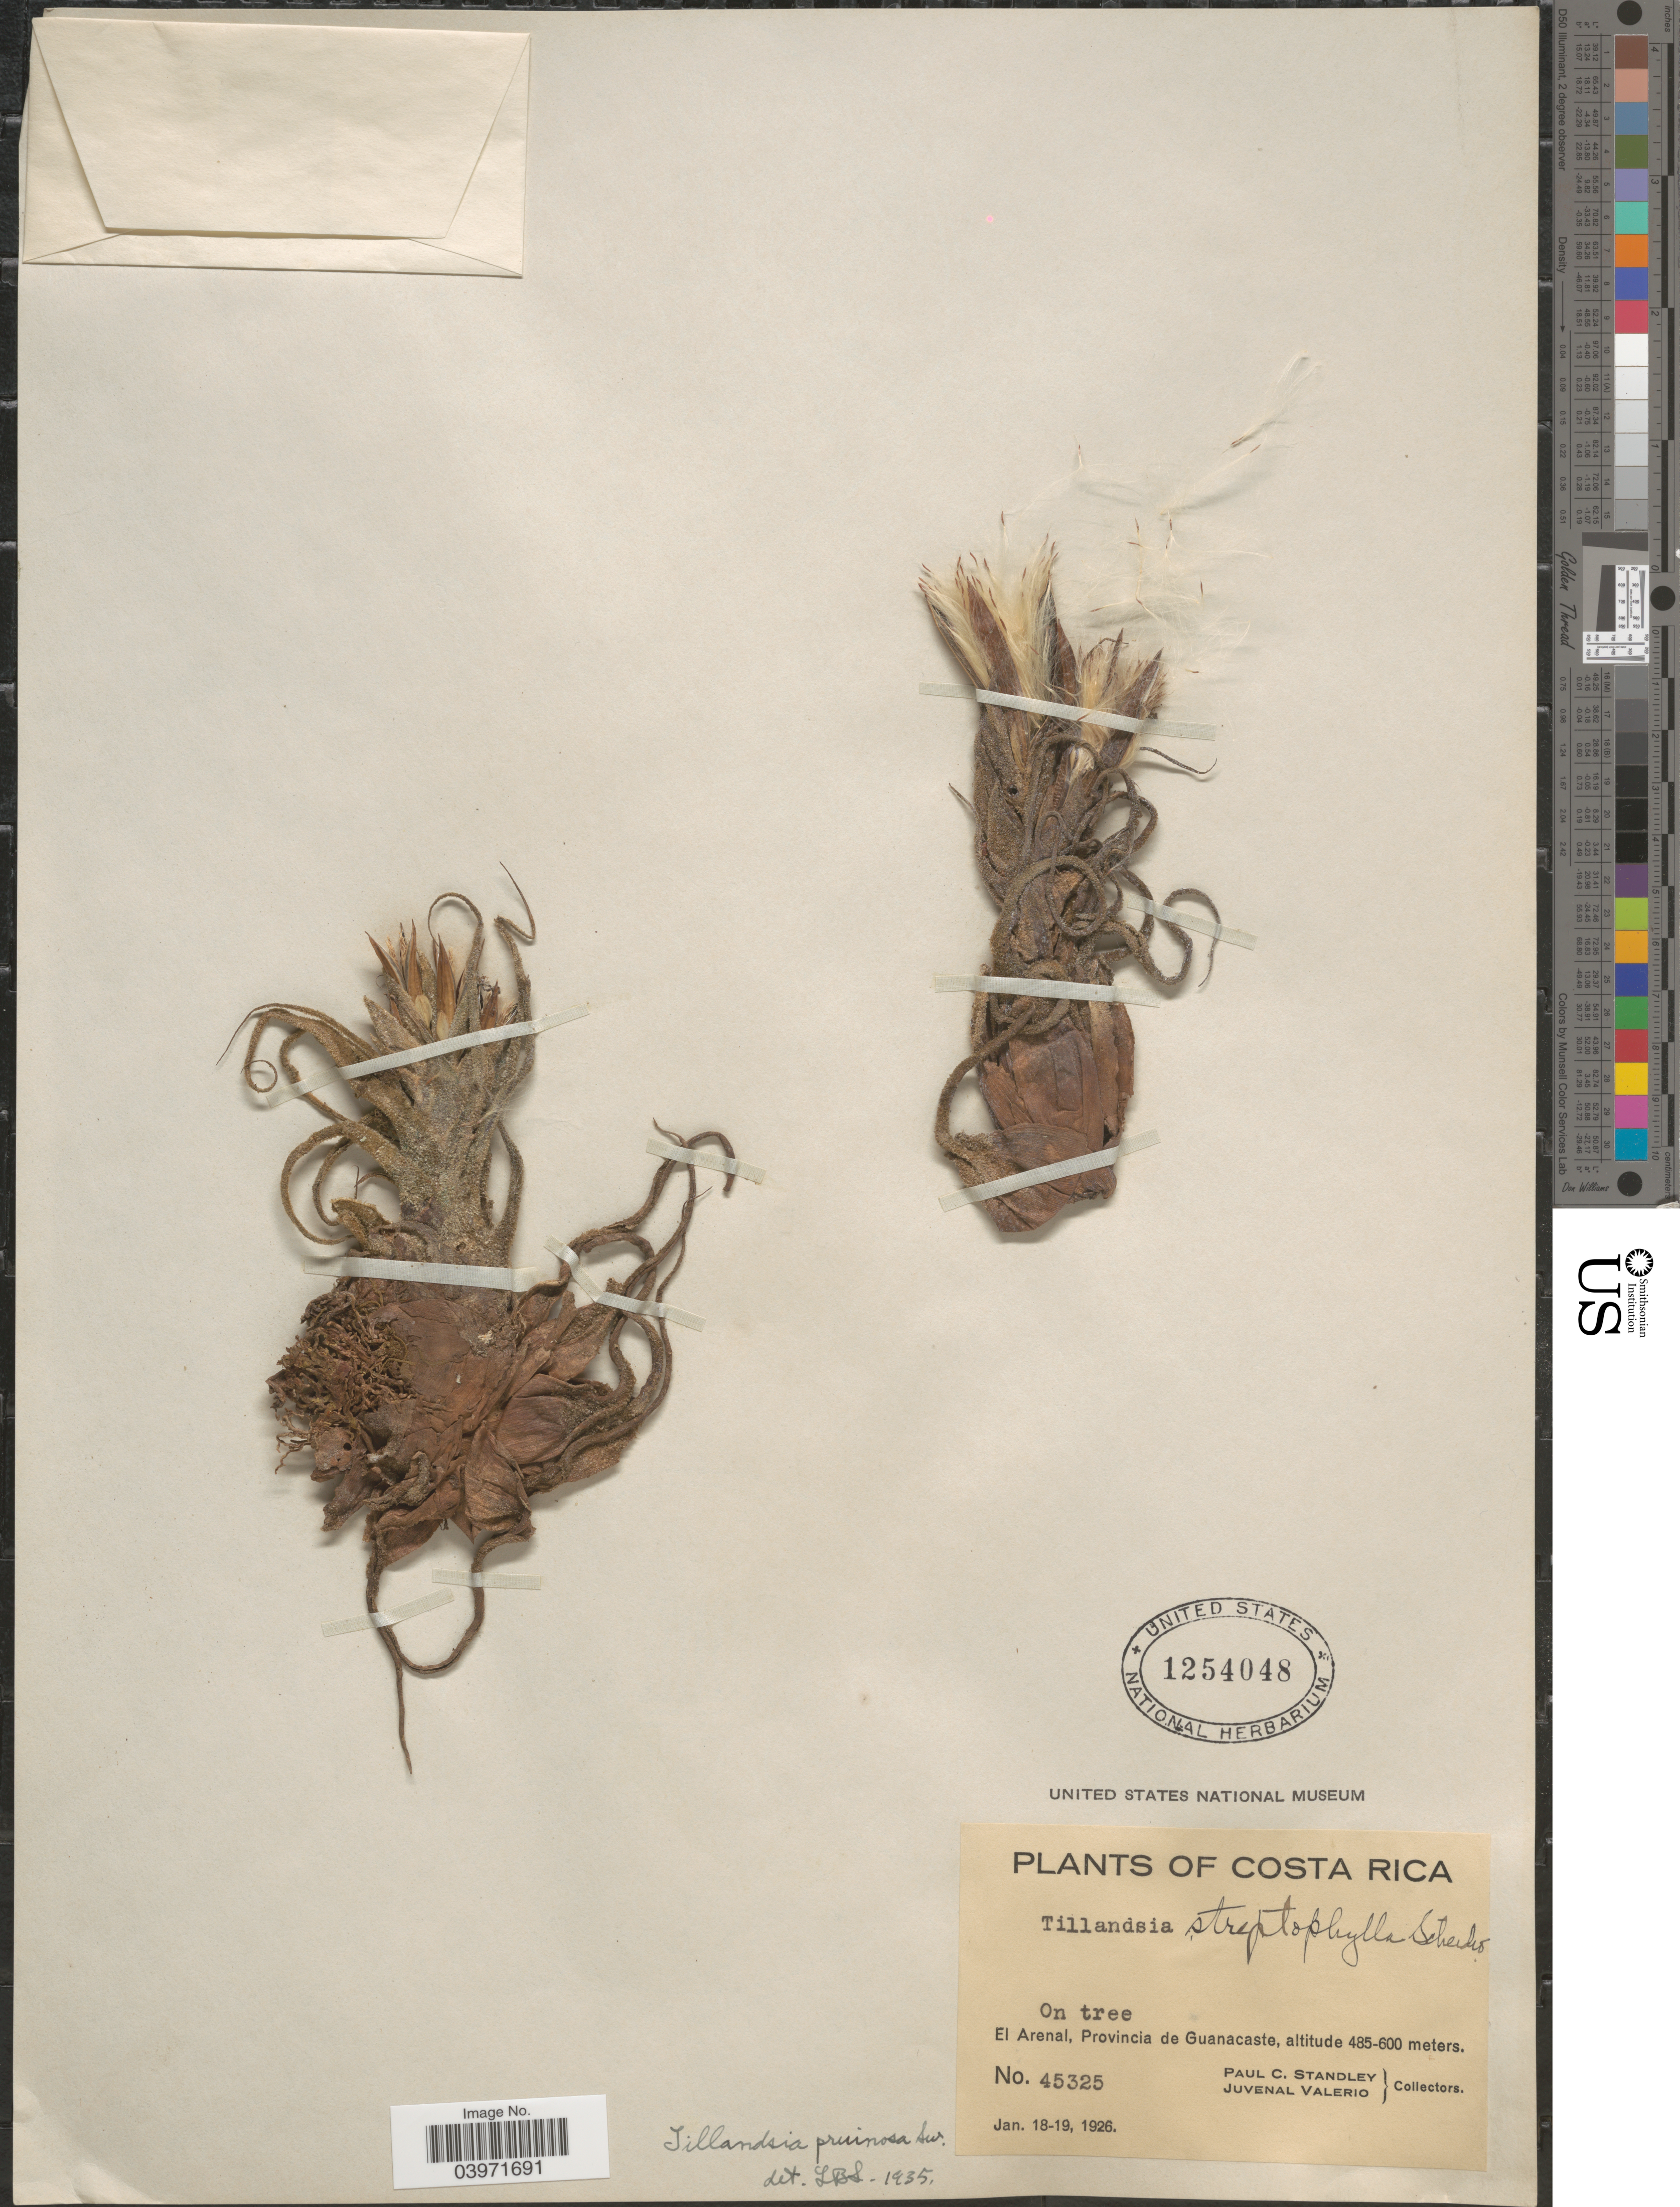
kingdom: Plantae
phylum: Tracheophyta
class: Liliopsida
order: Poales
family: Bromeliaceae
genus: Tillandsia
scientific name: Tillandsia pruinosa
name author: Sw.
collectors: P. C. Standley & J. Valerio R.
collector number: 45325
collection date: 1926-01-18/1926-01-19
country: Costa Rica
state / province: Guanacaste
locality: El Arenal.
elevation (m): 485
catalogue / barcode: US 1254048